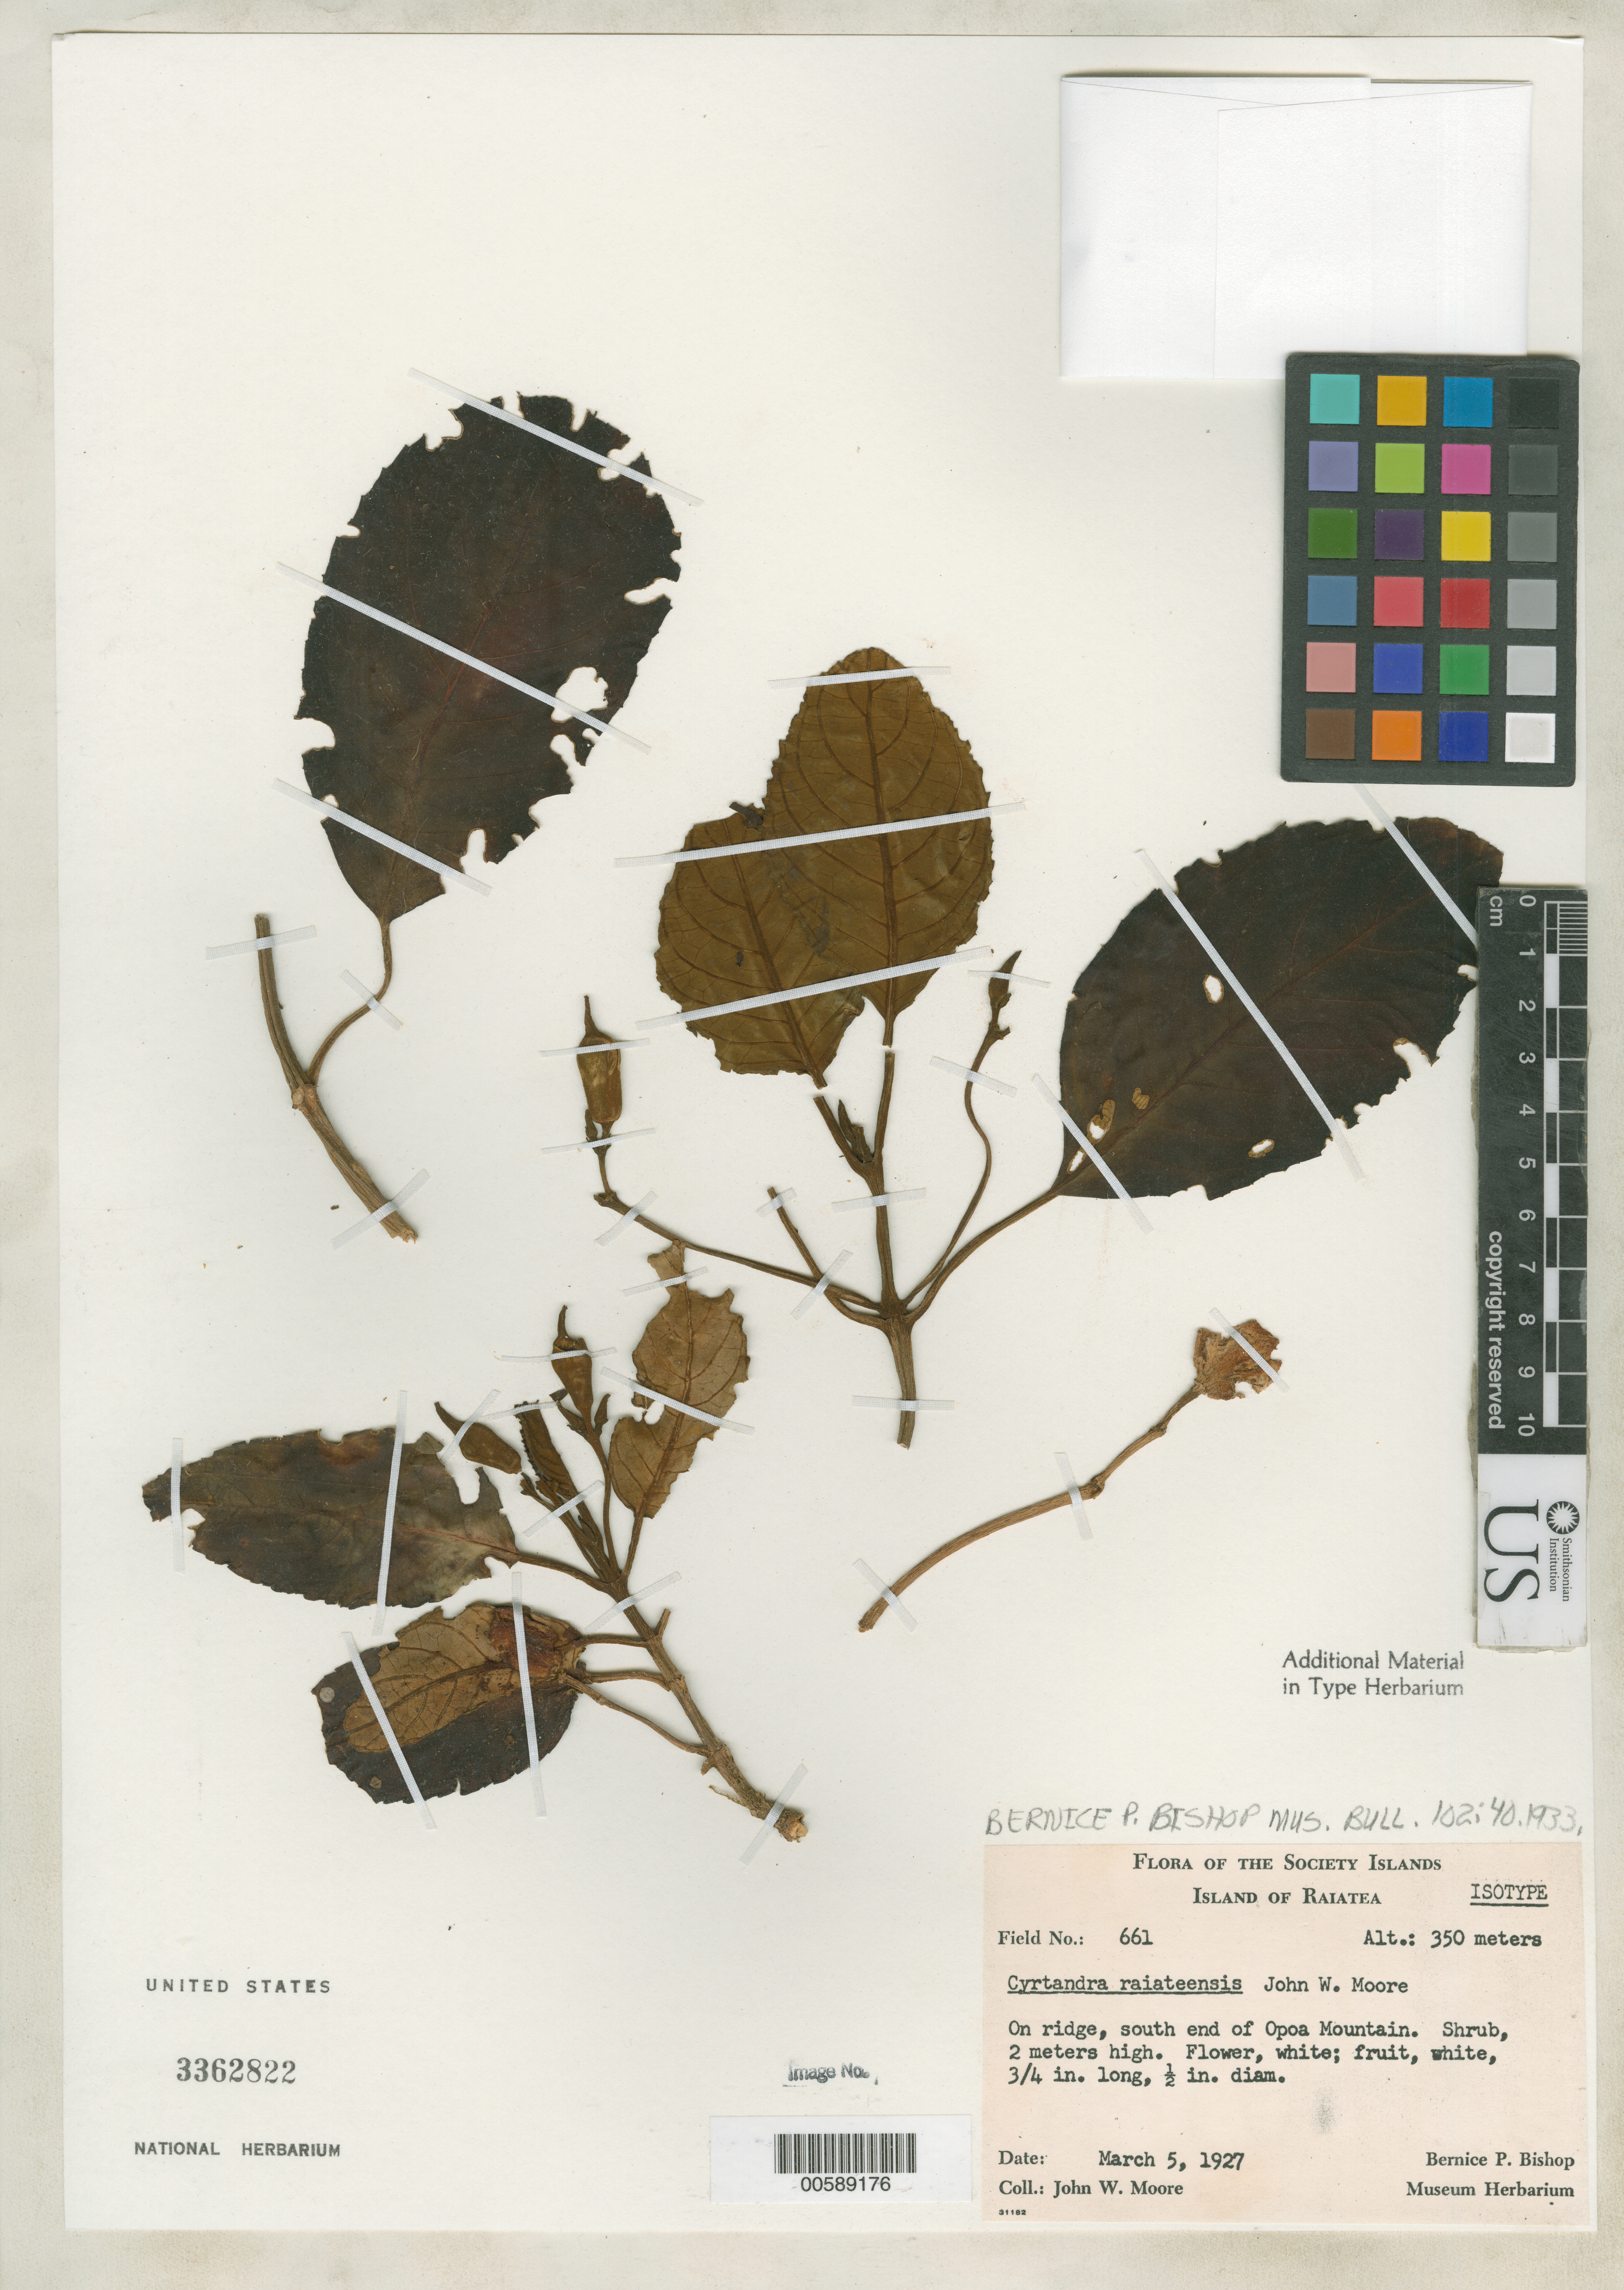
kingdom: Plantae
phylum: Tracheophyta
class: Magnoliopsida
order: Lamiales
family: Gesneriaceae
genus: Cyrtandra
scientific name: Cyrtandra raiateensis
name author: J.W. Moore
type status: Isotype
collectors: J. W. Moore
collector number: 661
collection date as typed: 05 Mar 1927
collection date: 1927-03-05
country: French Polynesia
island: Raiatea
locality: Ridge S end of Opoa Mountain. Iles Sous le Vent [Society Is.]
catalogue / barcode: US 3362822